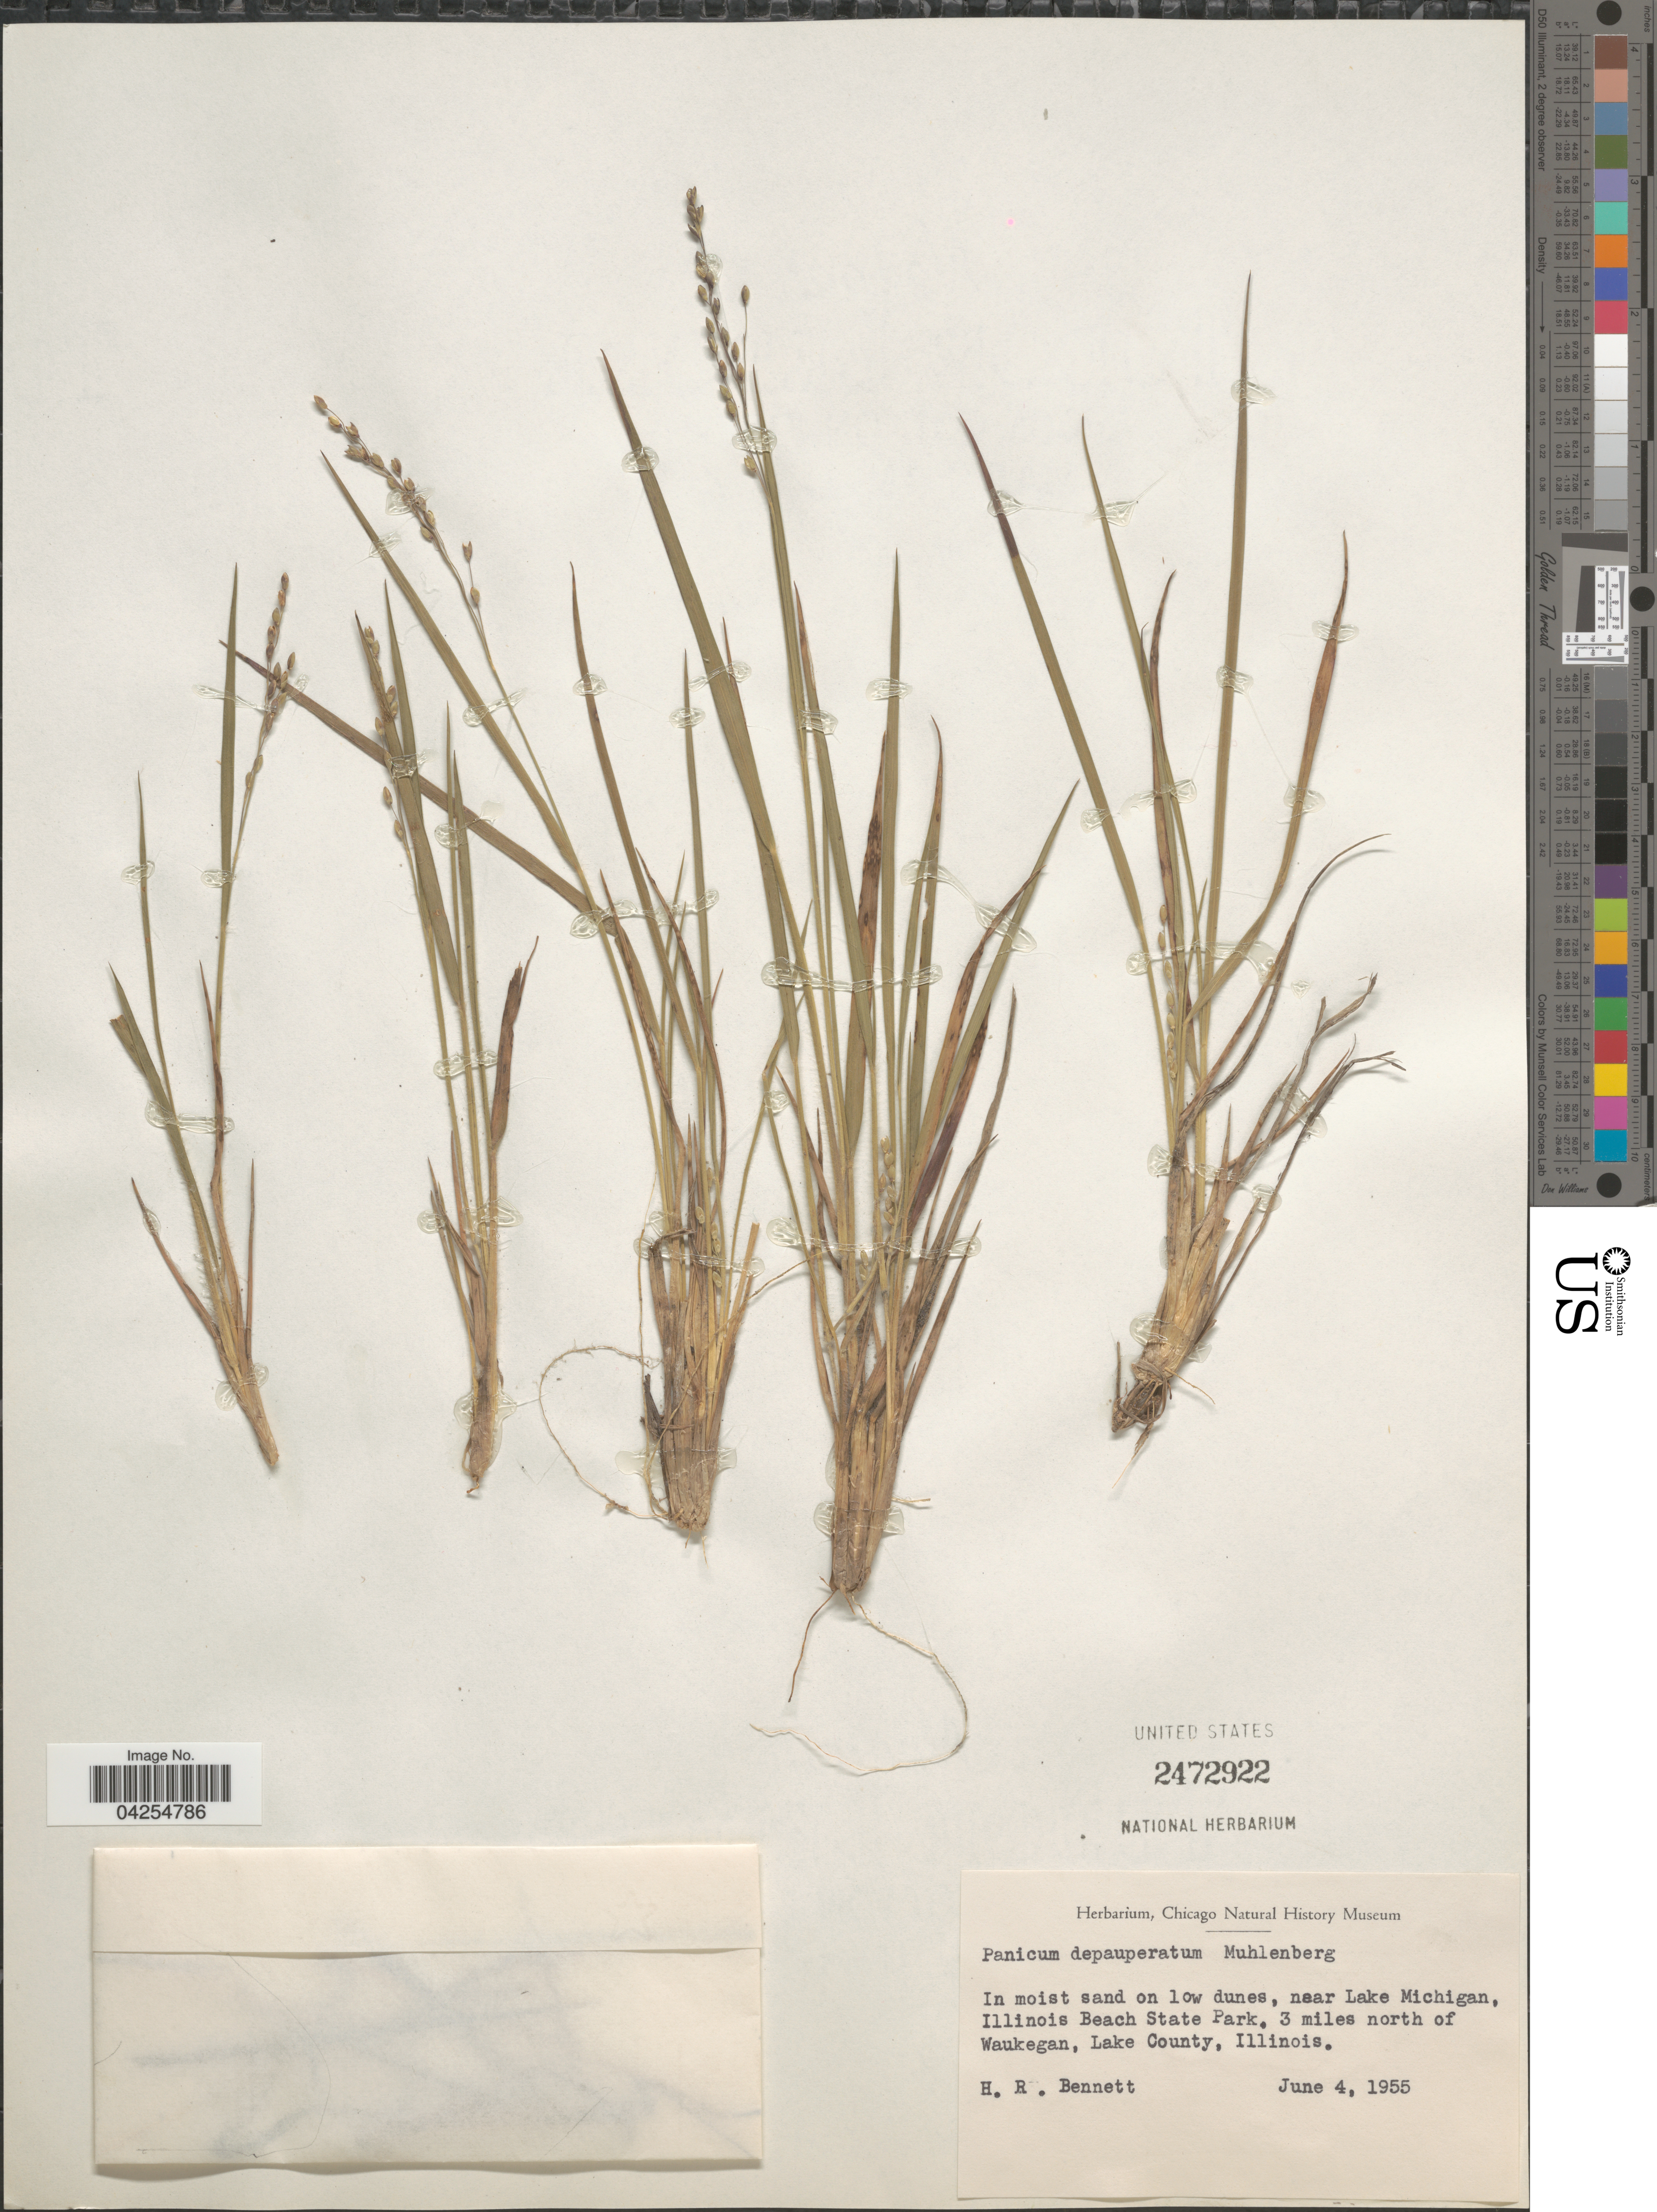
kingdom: Plantae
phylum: Tracheophyta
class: Liliopsida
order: Poales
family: Poaceae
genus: Dichanthelium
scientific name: Dichanthelium depauperatum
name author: (Muhl.) Gould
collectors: H. R. Bennett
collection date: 1955-06-04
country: United States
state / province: Illinois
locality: Near Lake Michigan, Illinois Beach State Park. 3 miles north of Waukegan, Lake County.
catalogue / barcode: US 2472922